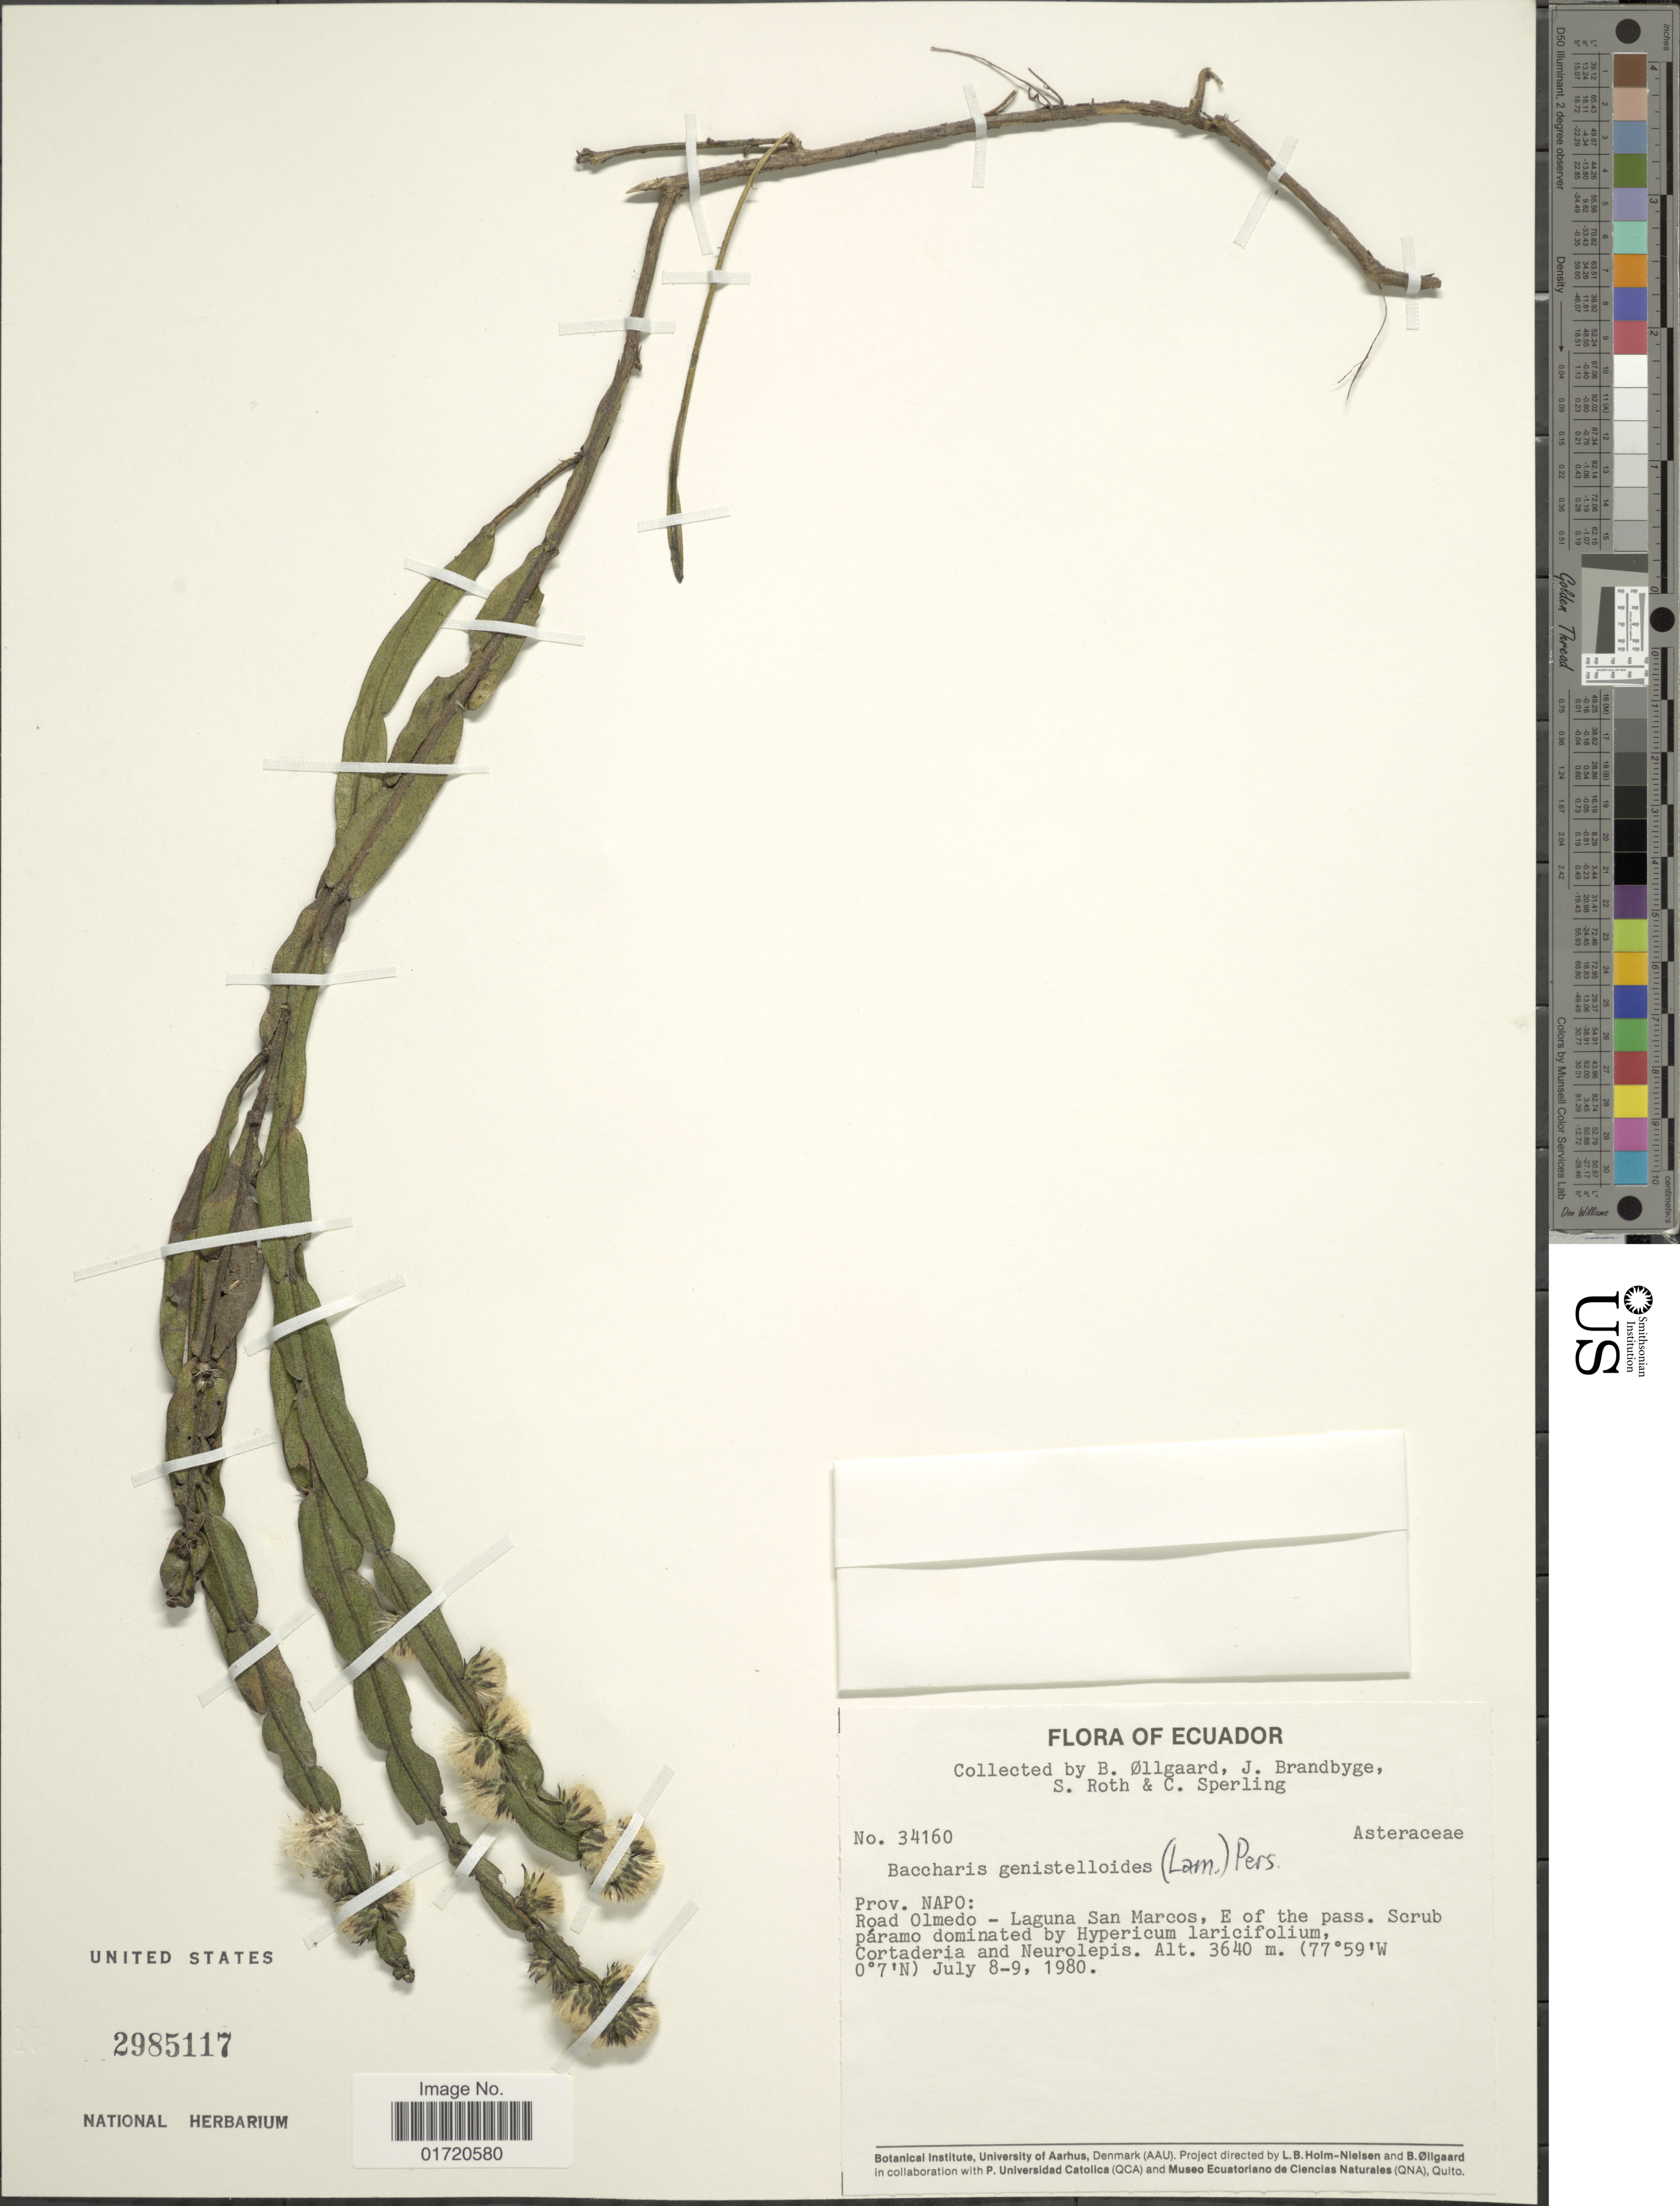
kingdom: Plantae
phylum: Tracheophyta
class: Magnoliopsida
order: Asterales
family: Asteraceae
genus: Baccharis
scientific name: Baccharis genistelloides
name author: (Lam.) Pers.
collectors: B. Øllgaard, J. Brandbyge, S. Roth & C. Sperling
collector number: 34160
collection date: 1980-07-08/1980-07-09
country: Ecuador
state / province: Napo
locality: Road Olmedo - Laguna San Marcos, E of the pass.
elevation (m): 3640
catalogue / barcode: US 2985117